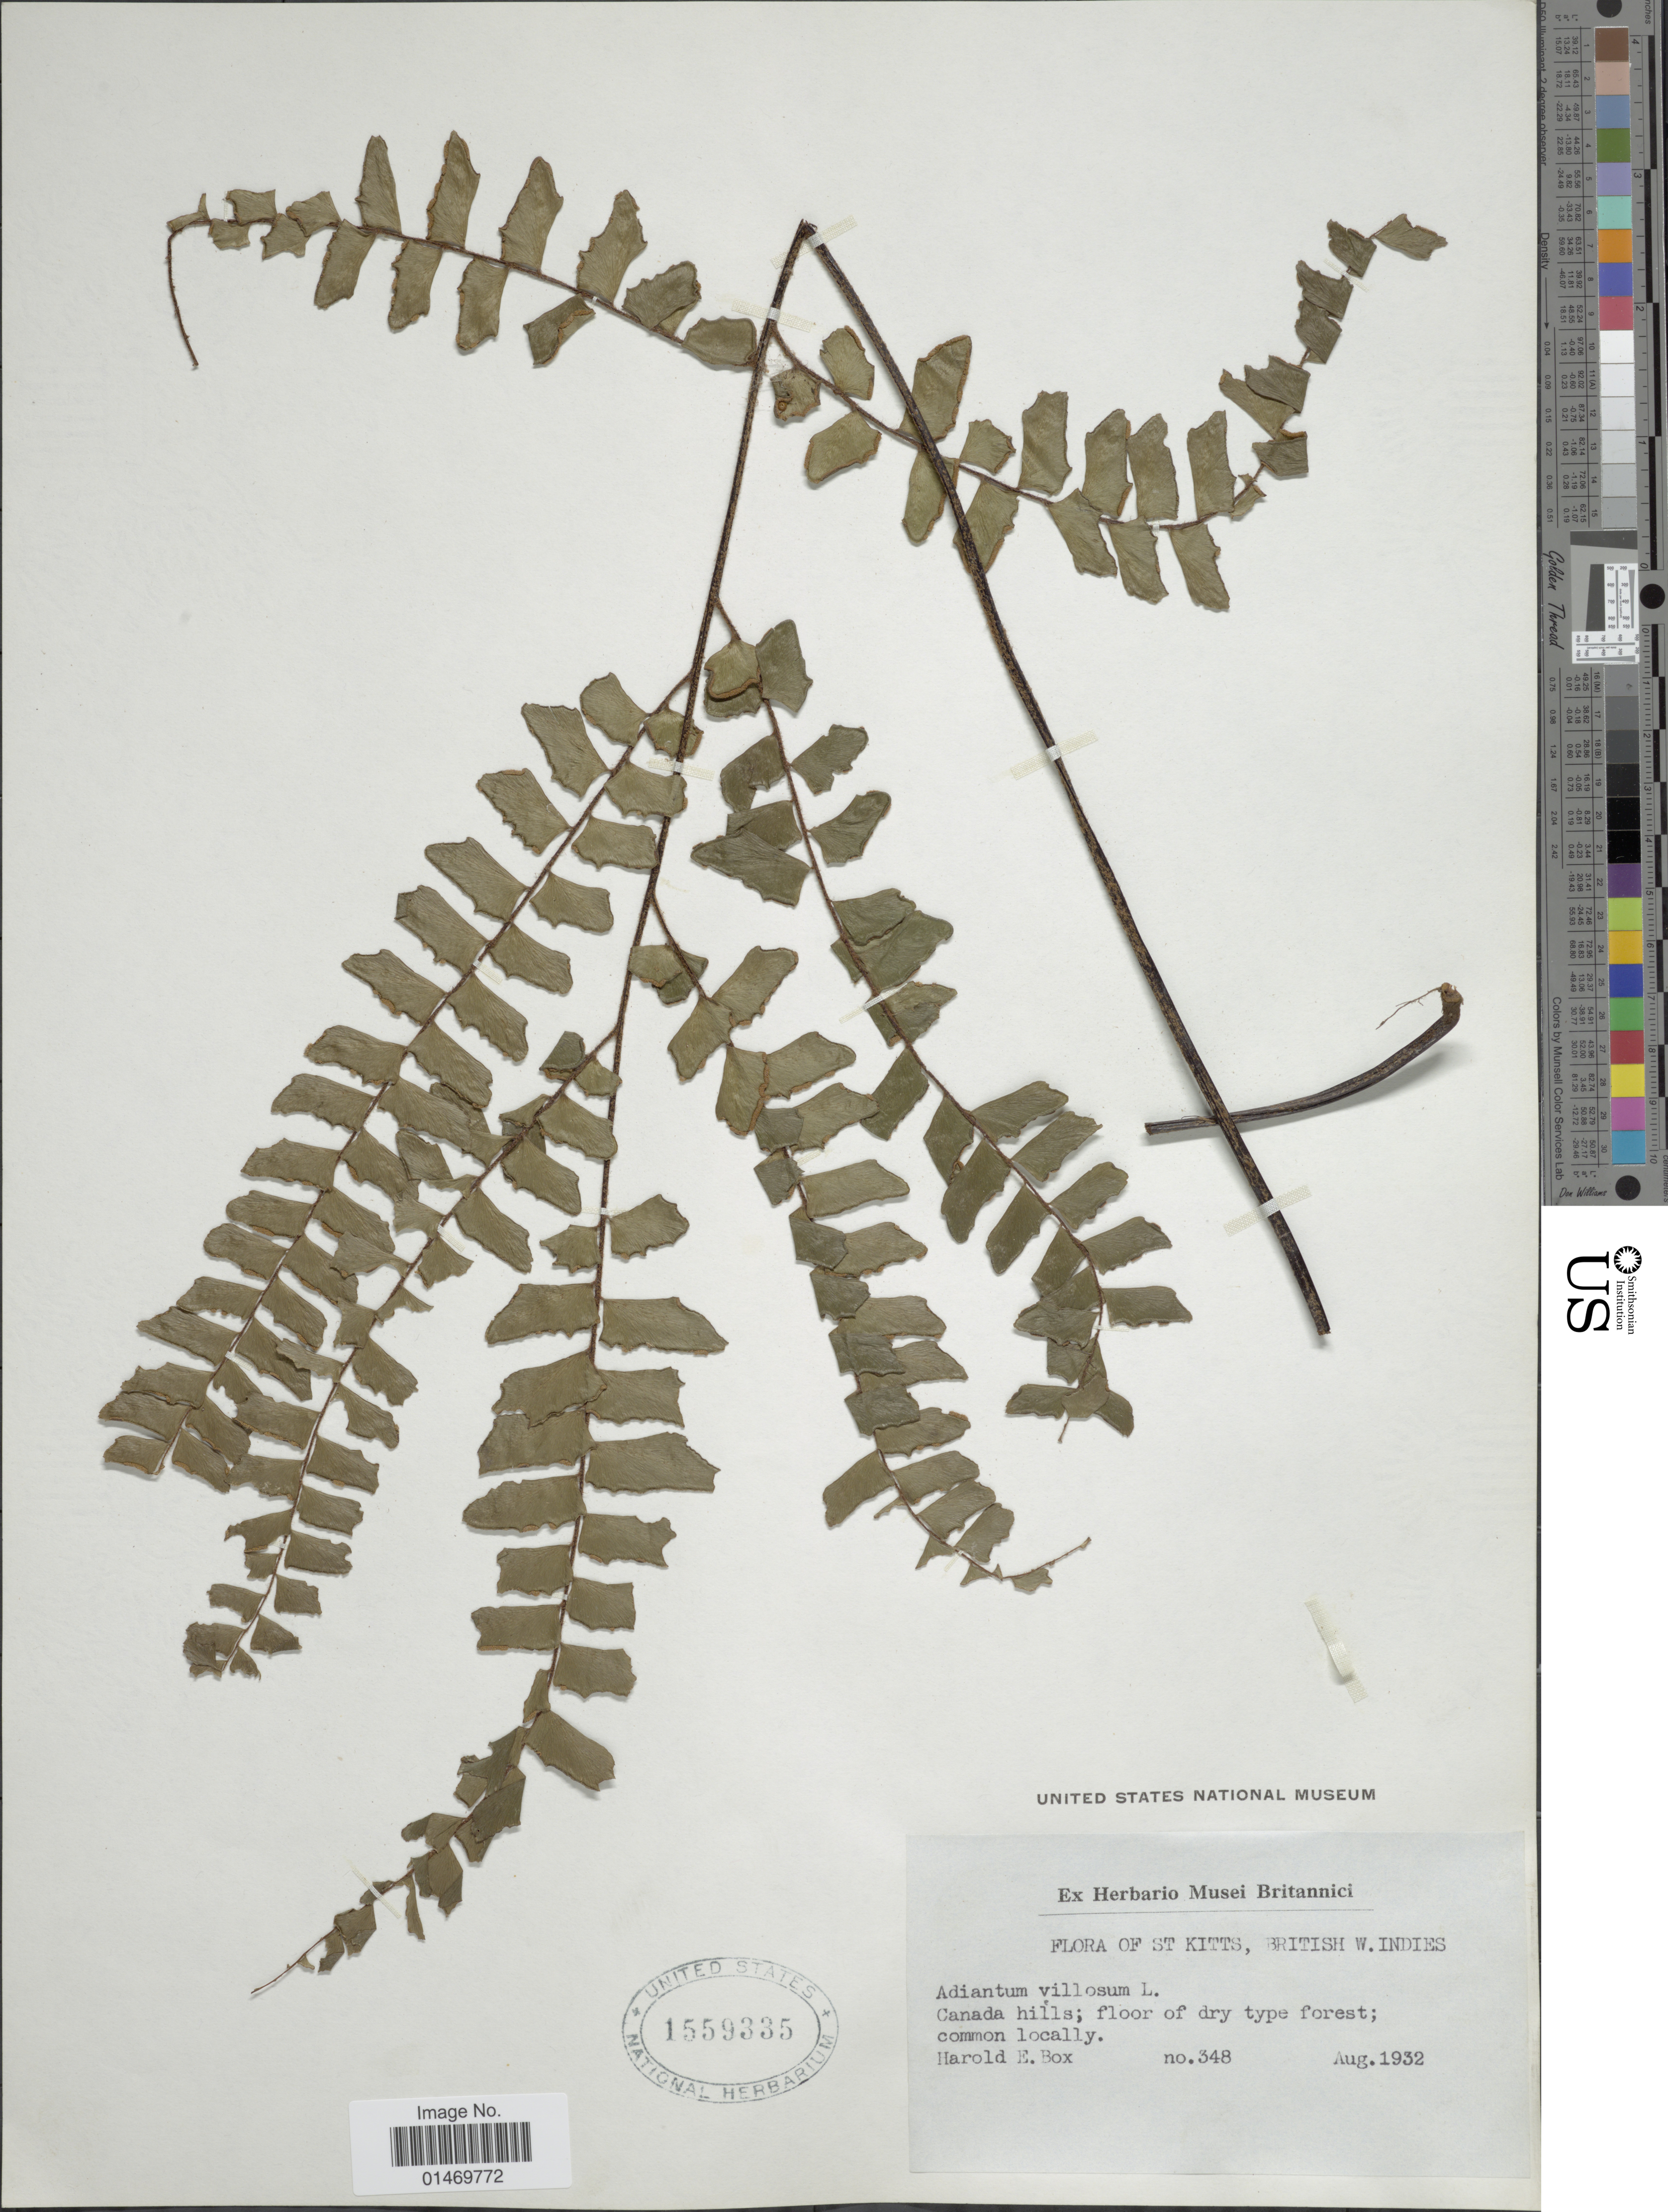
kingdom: Plantae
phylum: Tracheophyta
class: Polypodiopsida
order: Polypodiales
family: Pteridaceae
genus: Adiantum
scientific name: Adiantum villosum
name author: L.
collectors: H. E. Box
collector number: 348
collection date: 1932-08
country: St. Christopher-Nevis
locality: St. Kitts, British W. Indies, Canada hills.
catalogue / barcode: US 1559335